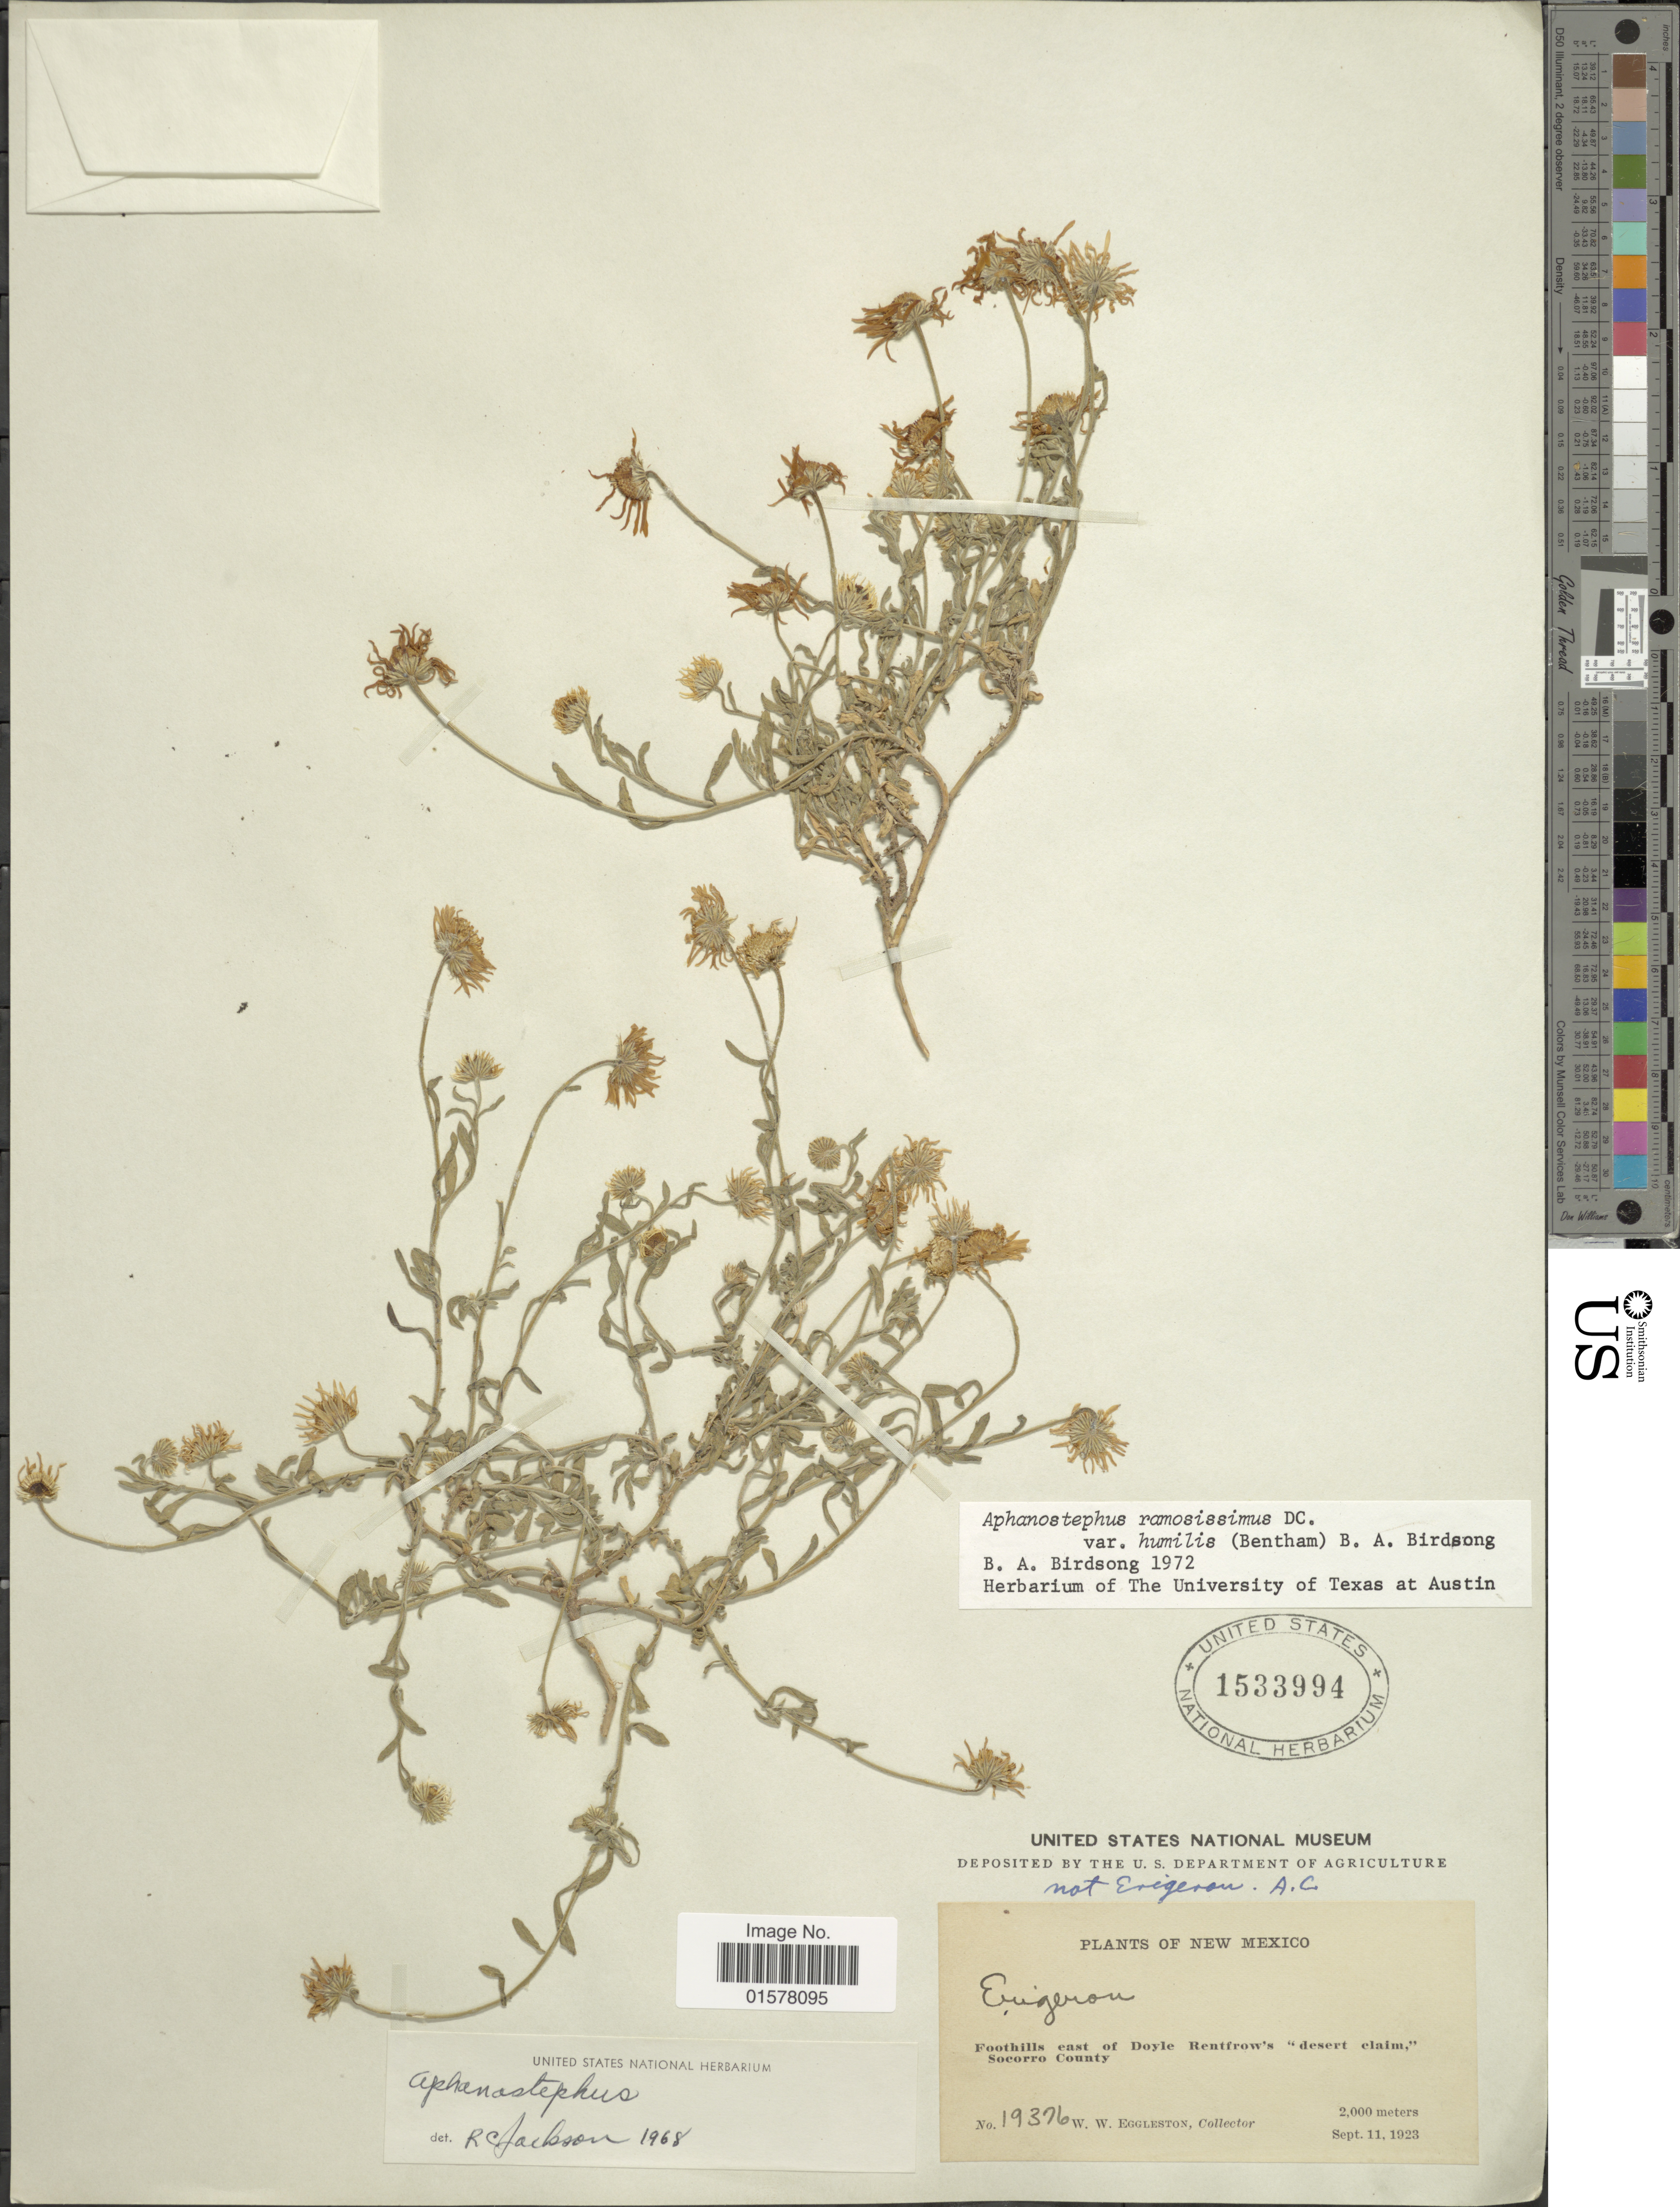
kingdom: Plantae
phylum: Tracheophyta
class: Magnoliopsida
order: Asterales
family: Asteraceae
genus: Aphanostephus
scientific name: Aphanostephus ramosissimus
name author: DC.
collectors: W. W. Eggleston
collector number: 19376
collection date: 1923-09-11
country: United States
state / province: New Mexico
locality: New Mexico. Foothills east of Doyle Rentfrow's "desert claim", Socorro County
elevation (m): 2000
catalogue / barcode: US 1533994